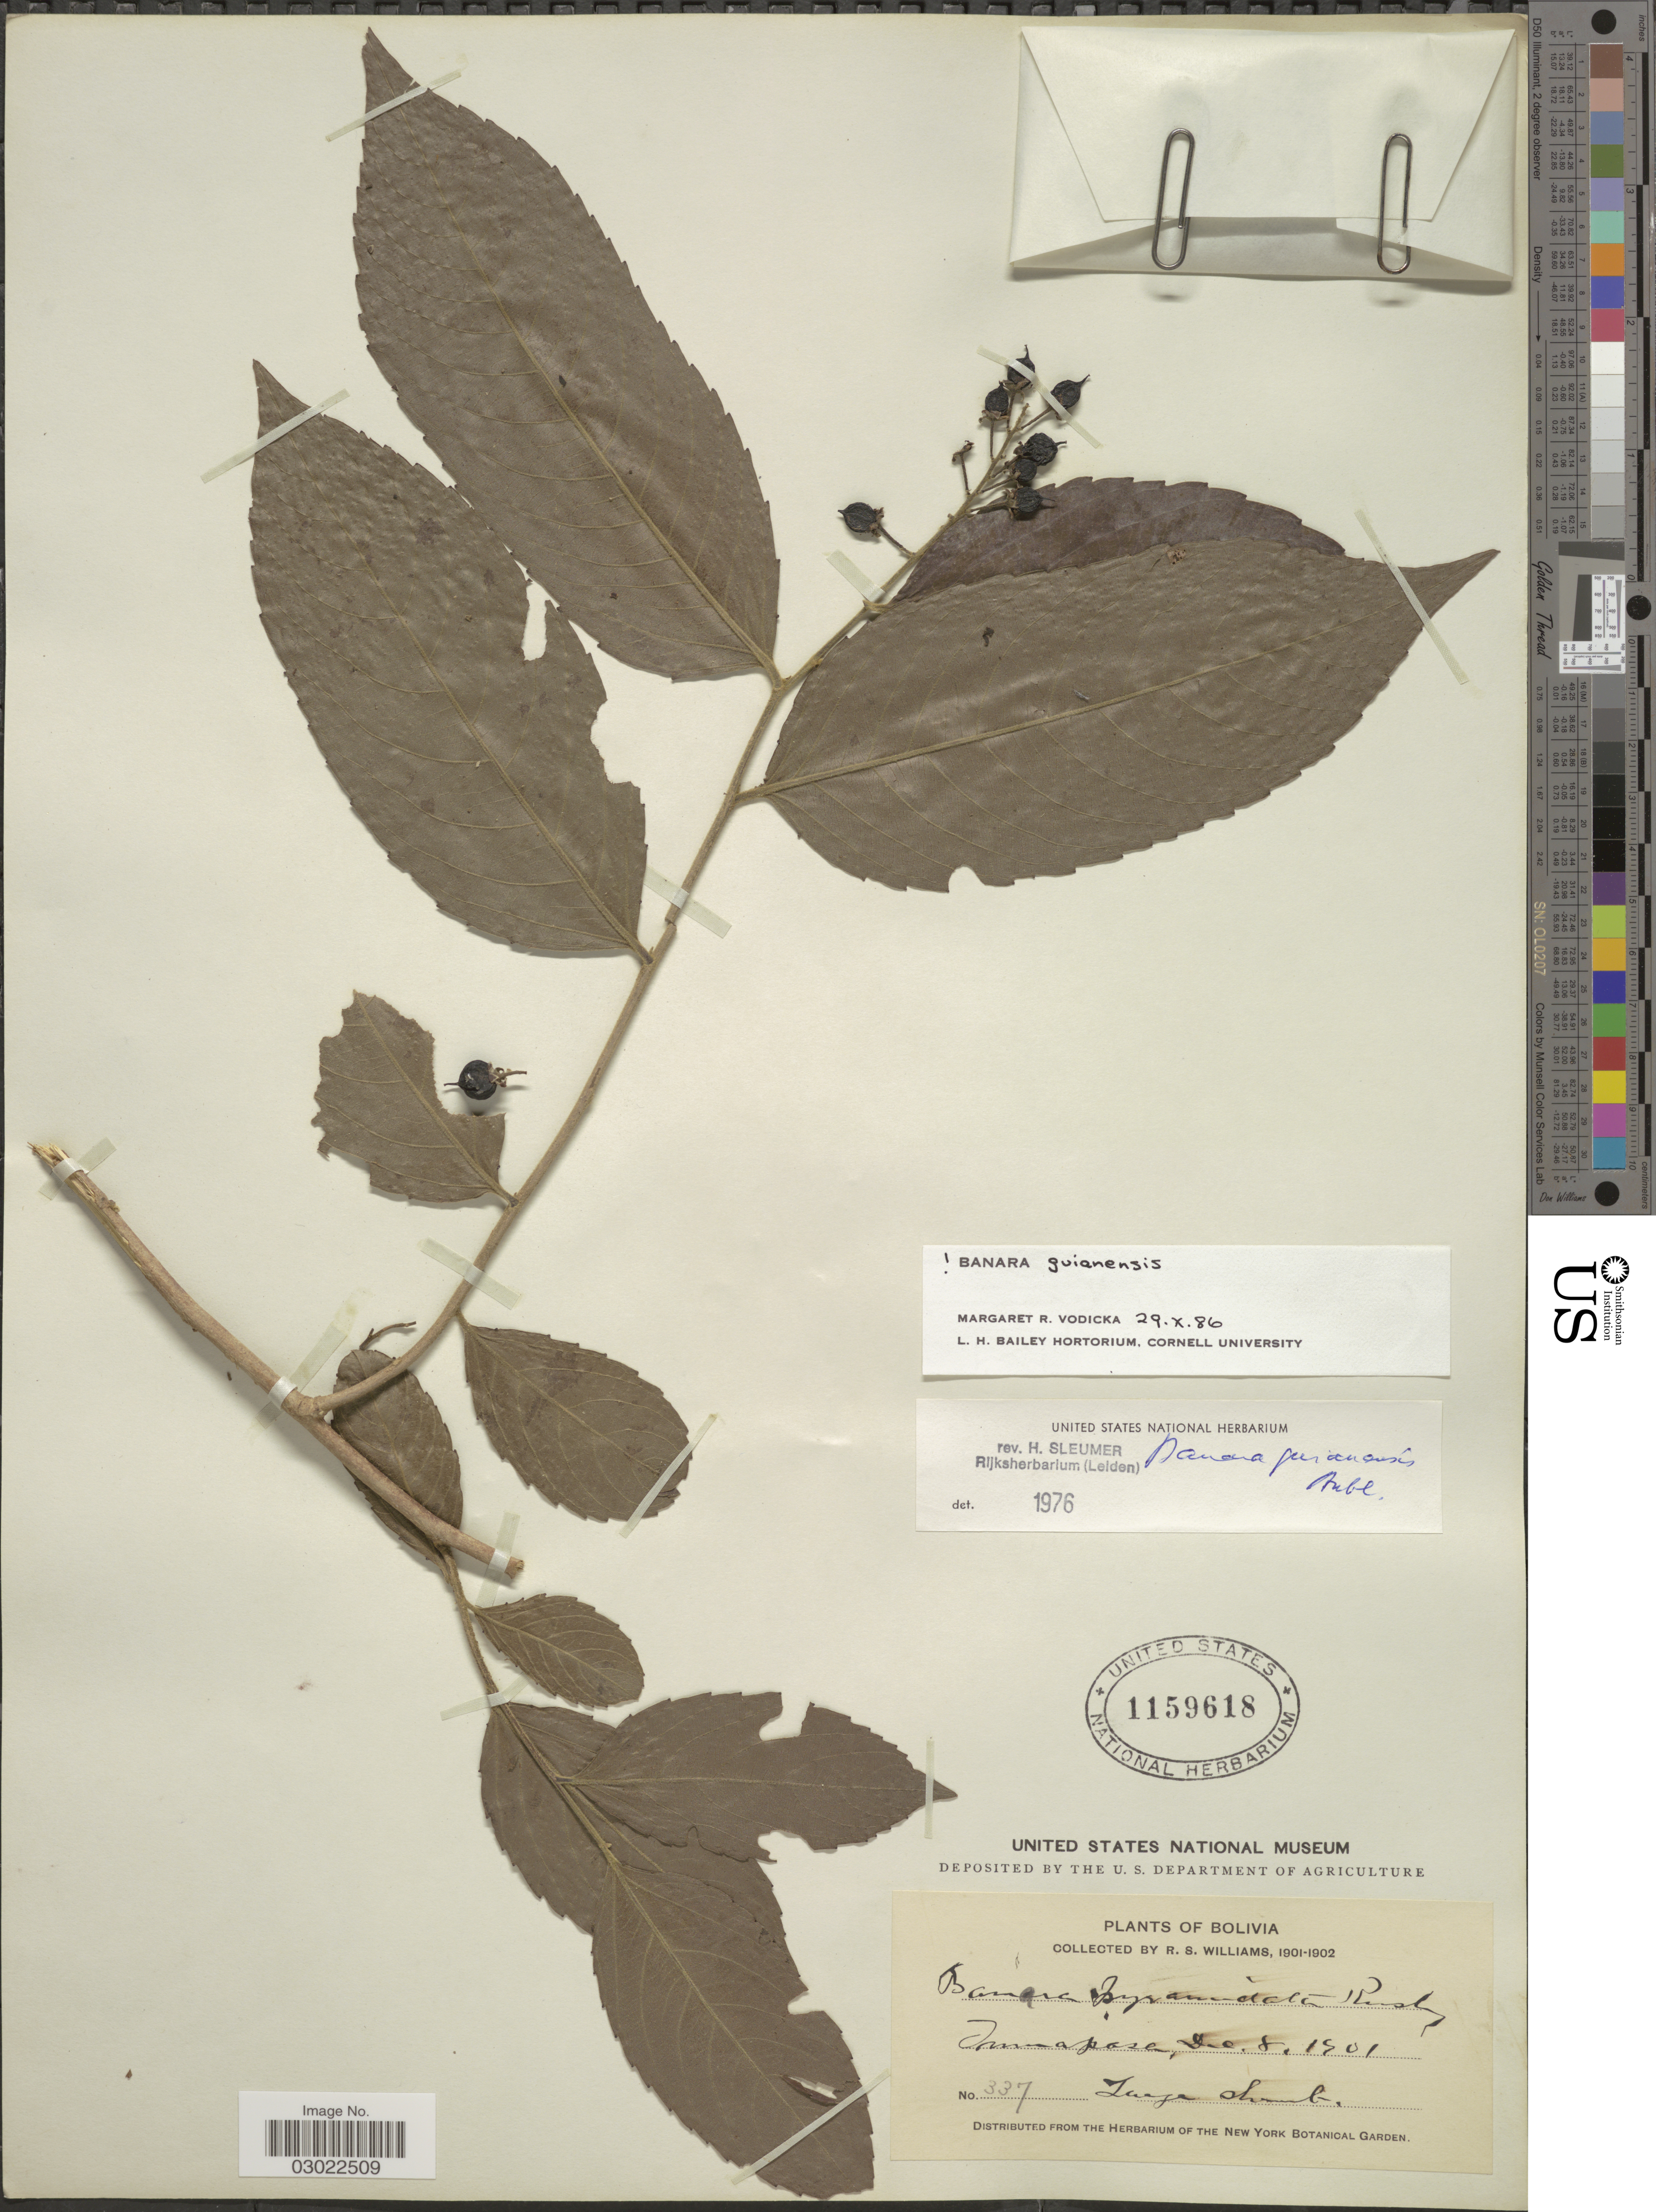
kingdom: Plantae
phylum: Tracheophyta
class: Magnoliopsida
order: Malpighiales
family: Salicaceae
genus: Banara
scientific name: Banara guianensis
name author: Aubl.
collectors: R. S. Williams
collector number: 337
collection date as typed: Dec. 8, 1901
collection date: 1901-12-08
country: Bolivia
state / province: La Paz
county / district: Iturralde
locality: Tumupasa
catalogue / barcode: US 1159618